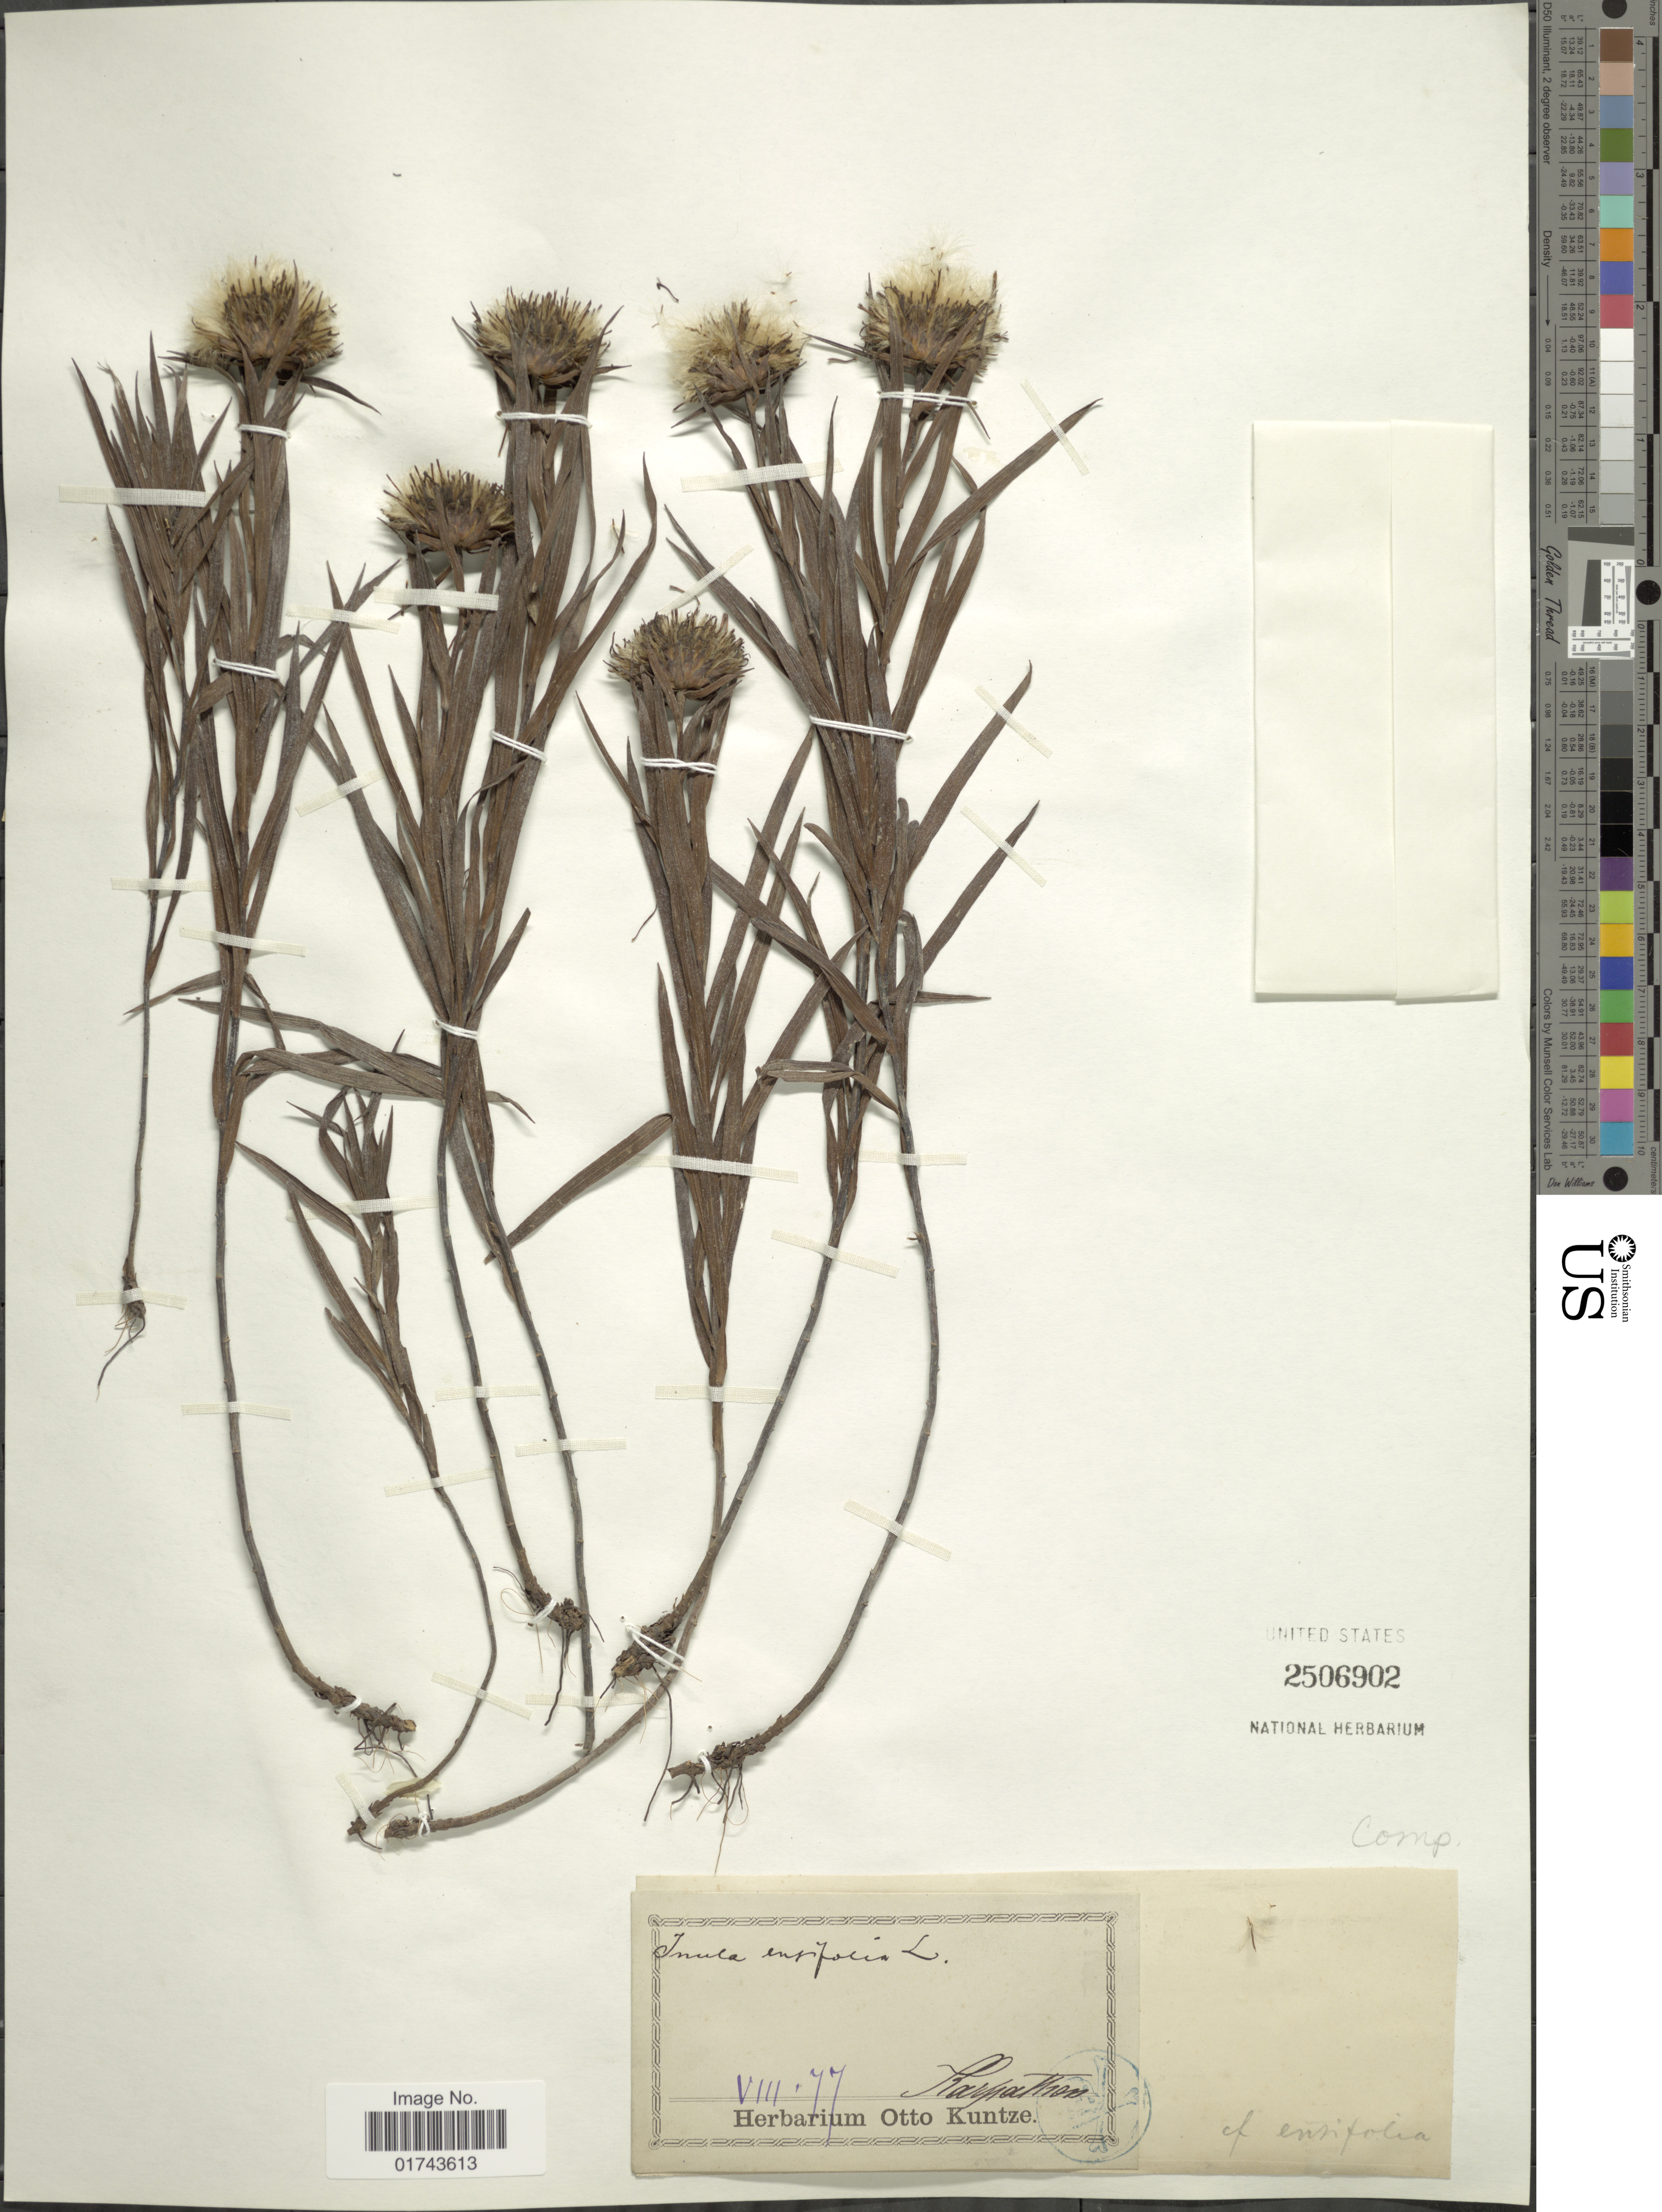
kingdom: Plantae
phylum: Tracheophyta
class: Magnoliopsida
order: Asterales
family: Asteraceae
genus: Inula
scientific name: Inula ensifolia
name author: L.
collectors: ex herb. Otto Kuntze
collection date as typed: Transcribed d/m/y: /8/77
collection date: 1877-08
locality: Karpathen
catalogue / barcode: US 2506902